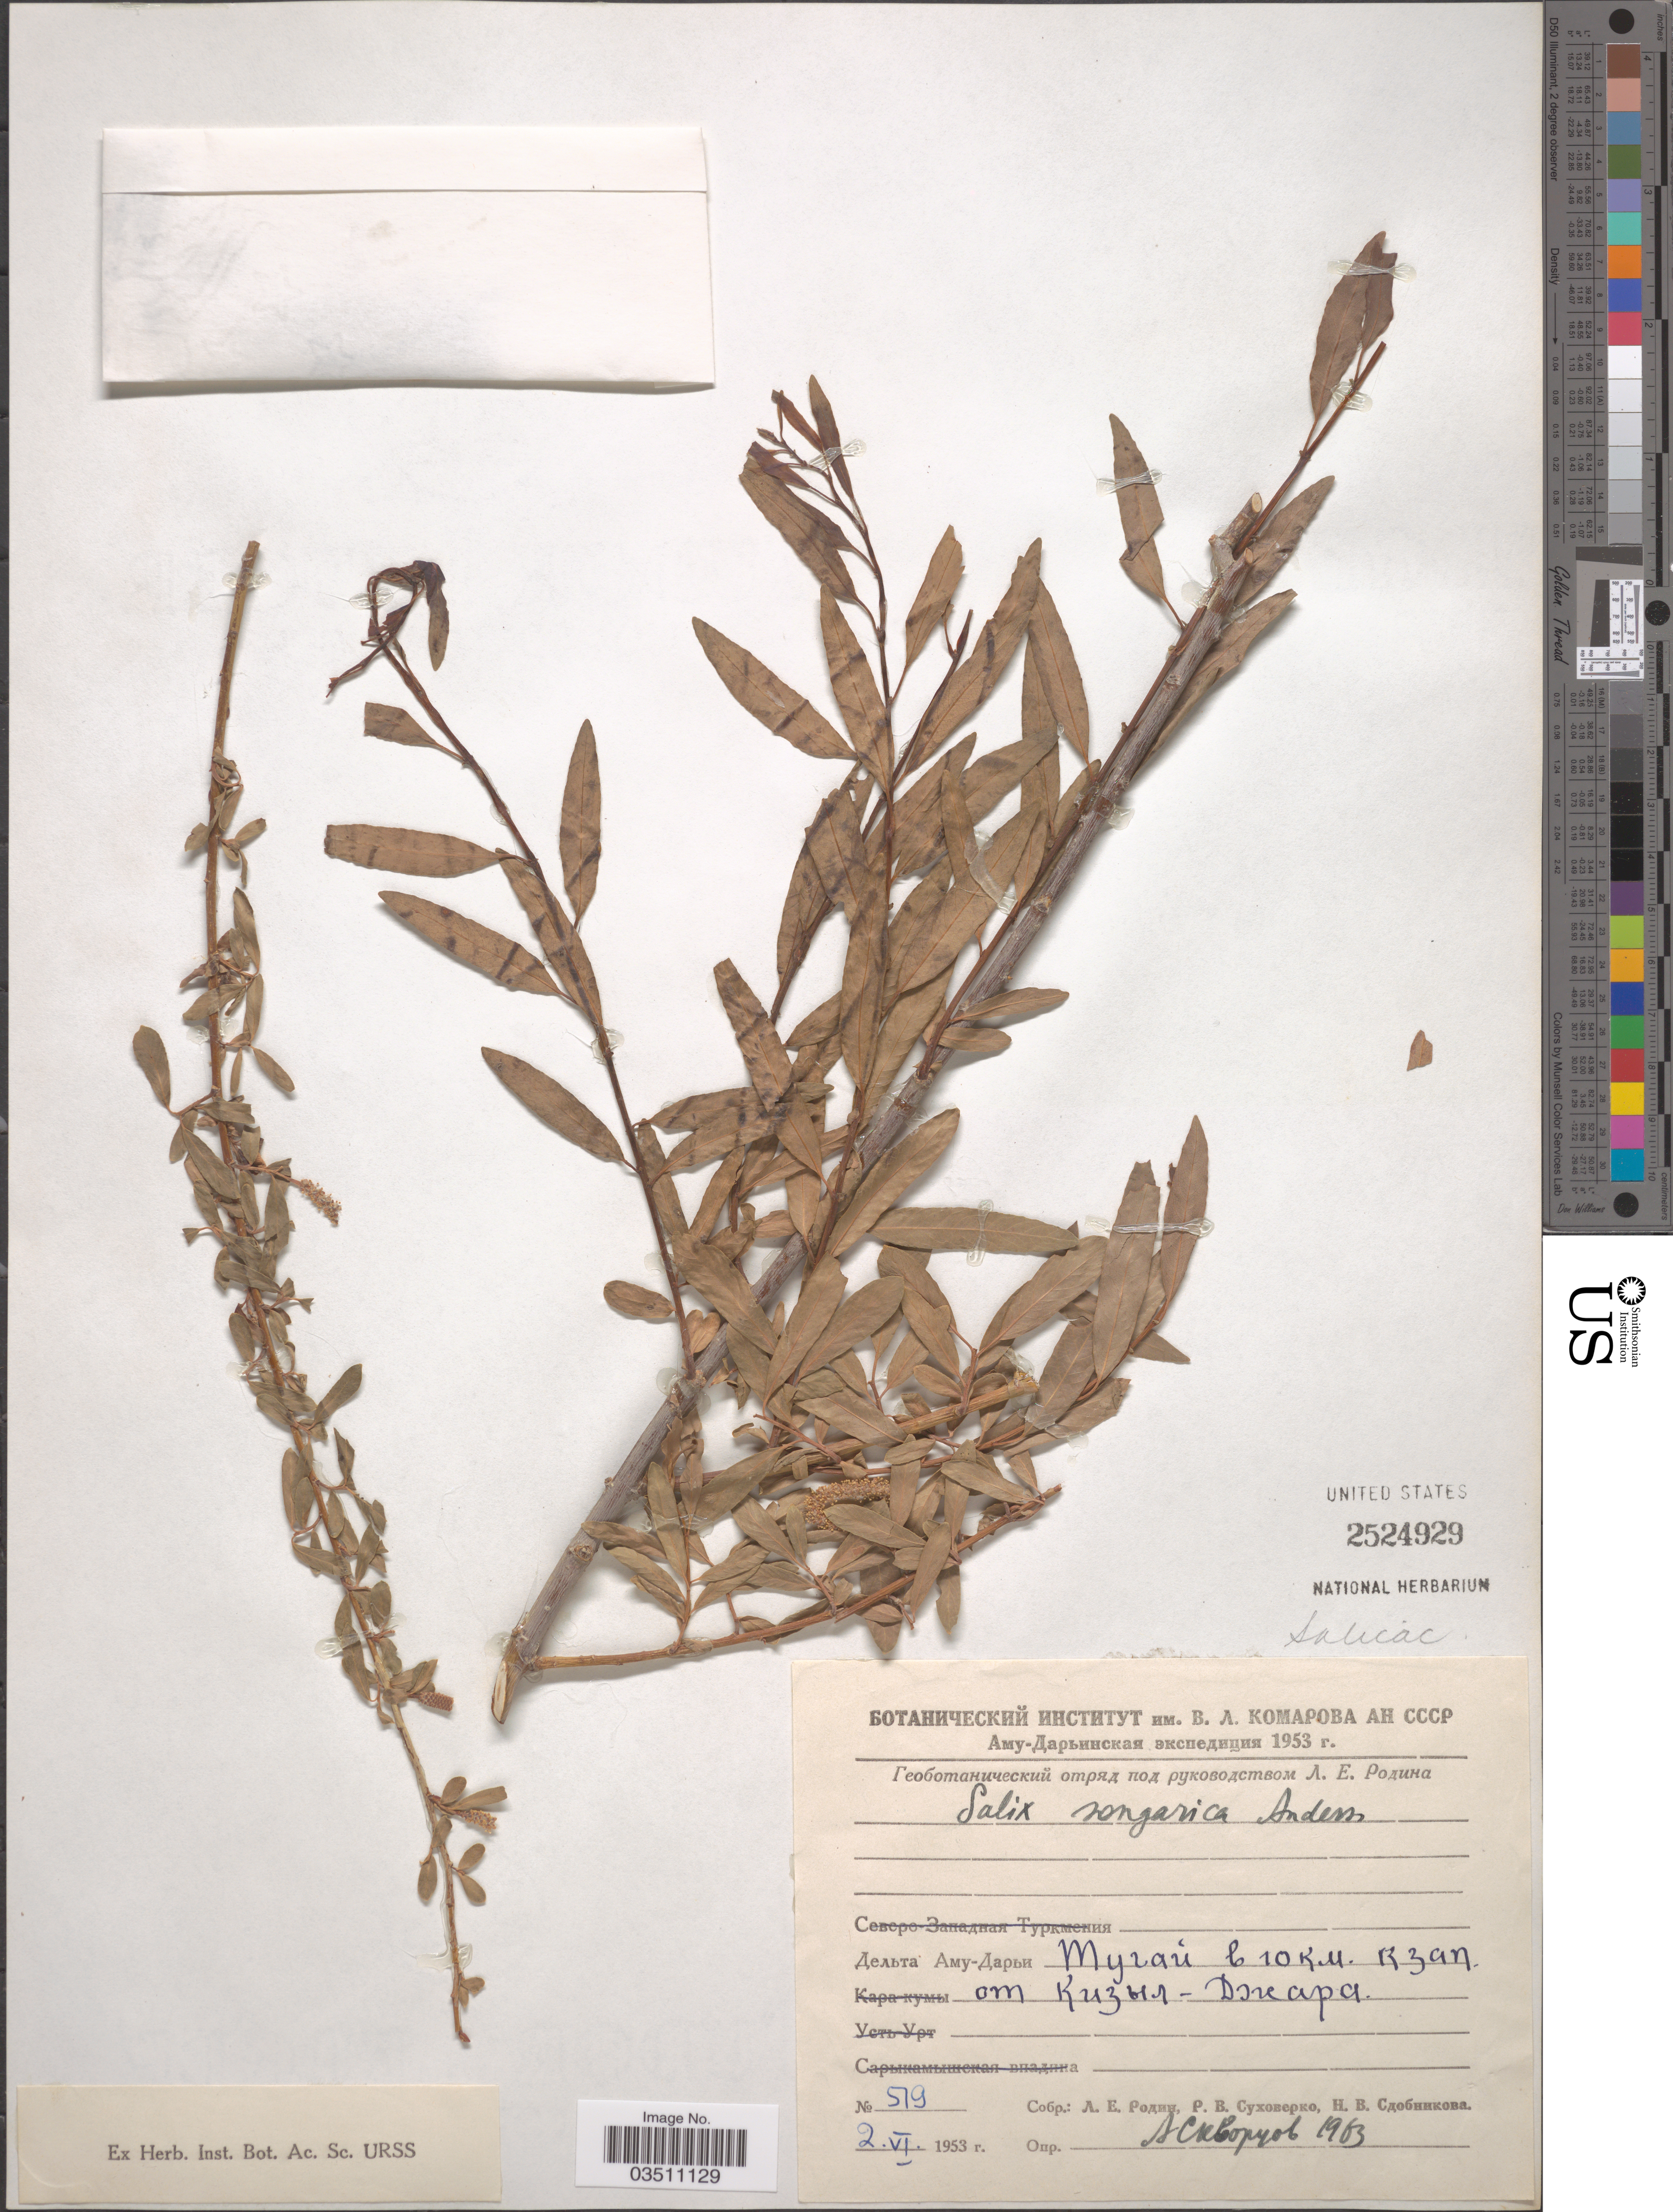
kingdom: Plantae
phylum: Tracheophyta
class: Magnoliopsida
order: Malpighiales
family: Salicaceae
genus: Salix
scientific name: Salix songarica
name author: Andersson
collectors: L. Rodin, R. Sukhoverko & N. Sdobnikova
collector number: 519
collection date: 1953-07-02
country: Turkmenistan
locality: Delta of Amu Darya River, Tugai, 10 km W of Kyzyl-Dzhar.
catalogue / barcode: US 2524929